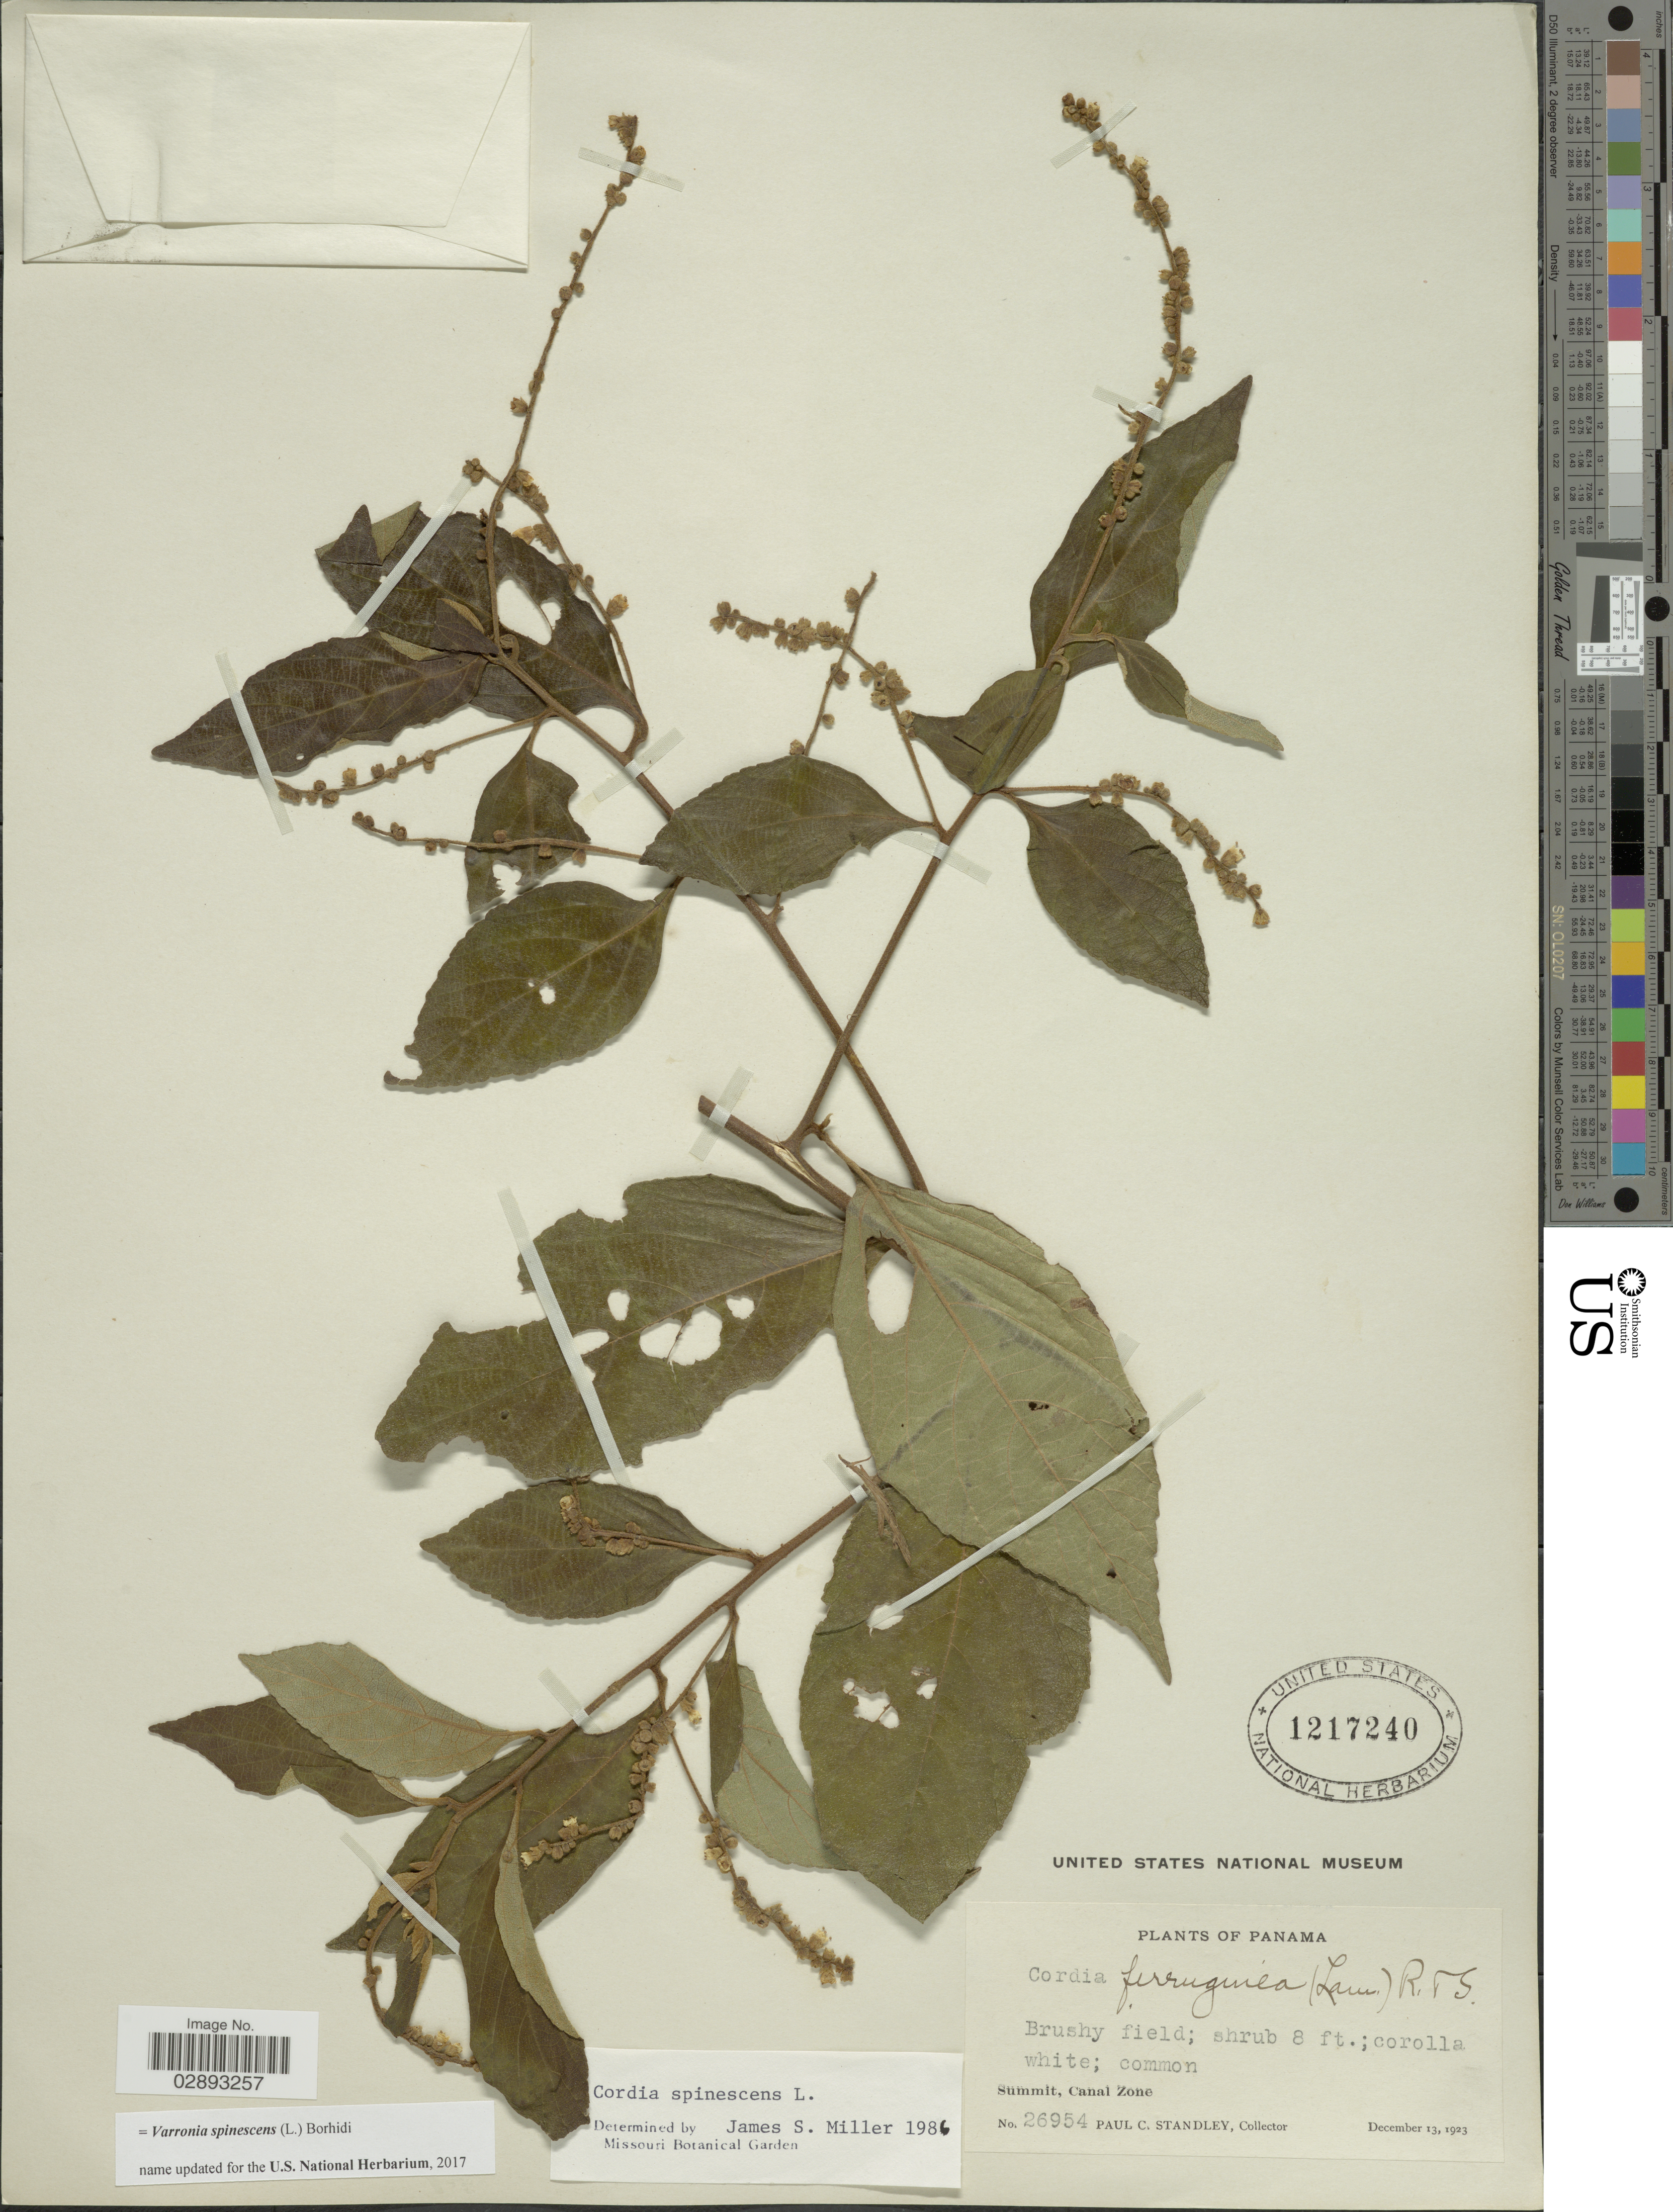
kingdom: Plantae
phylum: Tracheophyta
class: Magnoliopsida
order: Boraginales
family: Cordiaceae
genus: Varronia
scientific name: Varronia spinescens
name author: (L.) Borhidi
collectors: P. C. Standley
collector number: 26954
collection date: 1923-12-13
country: Panama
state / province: Colón / Panamá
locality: Summit, Canal Zone.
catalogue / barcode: US 1217240